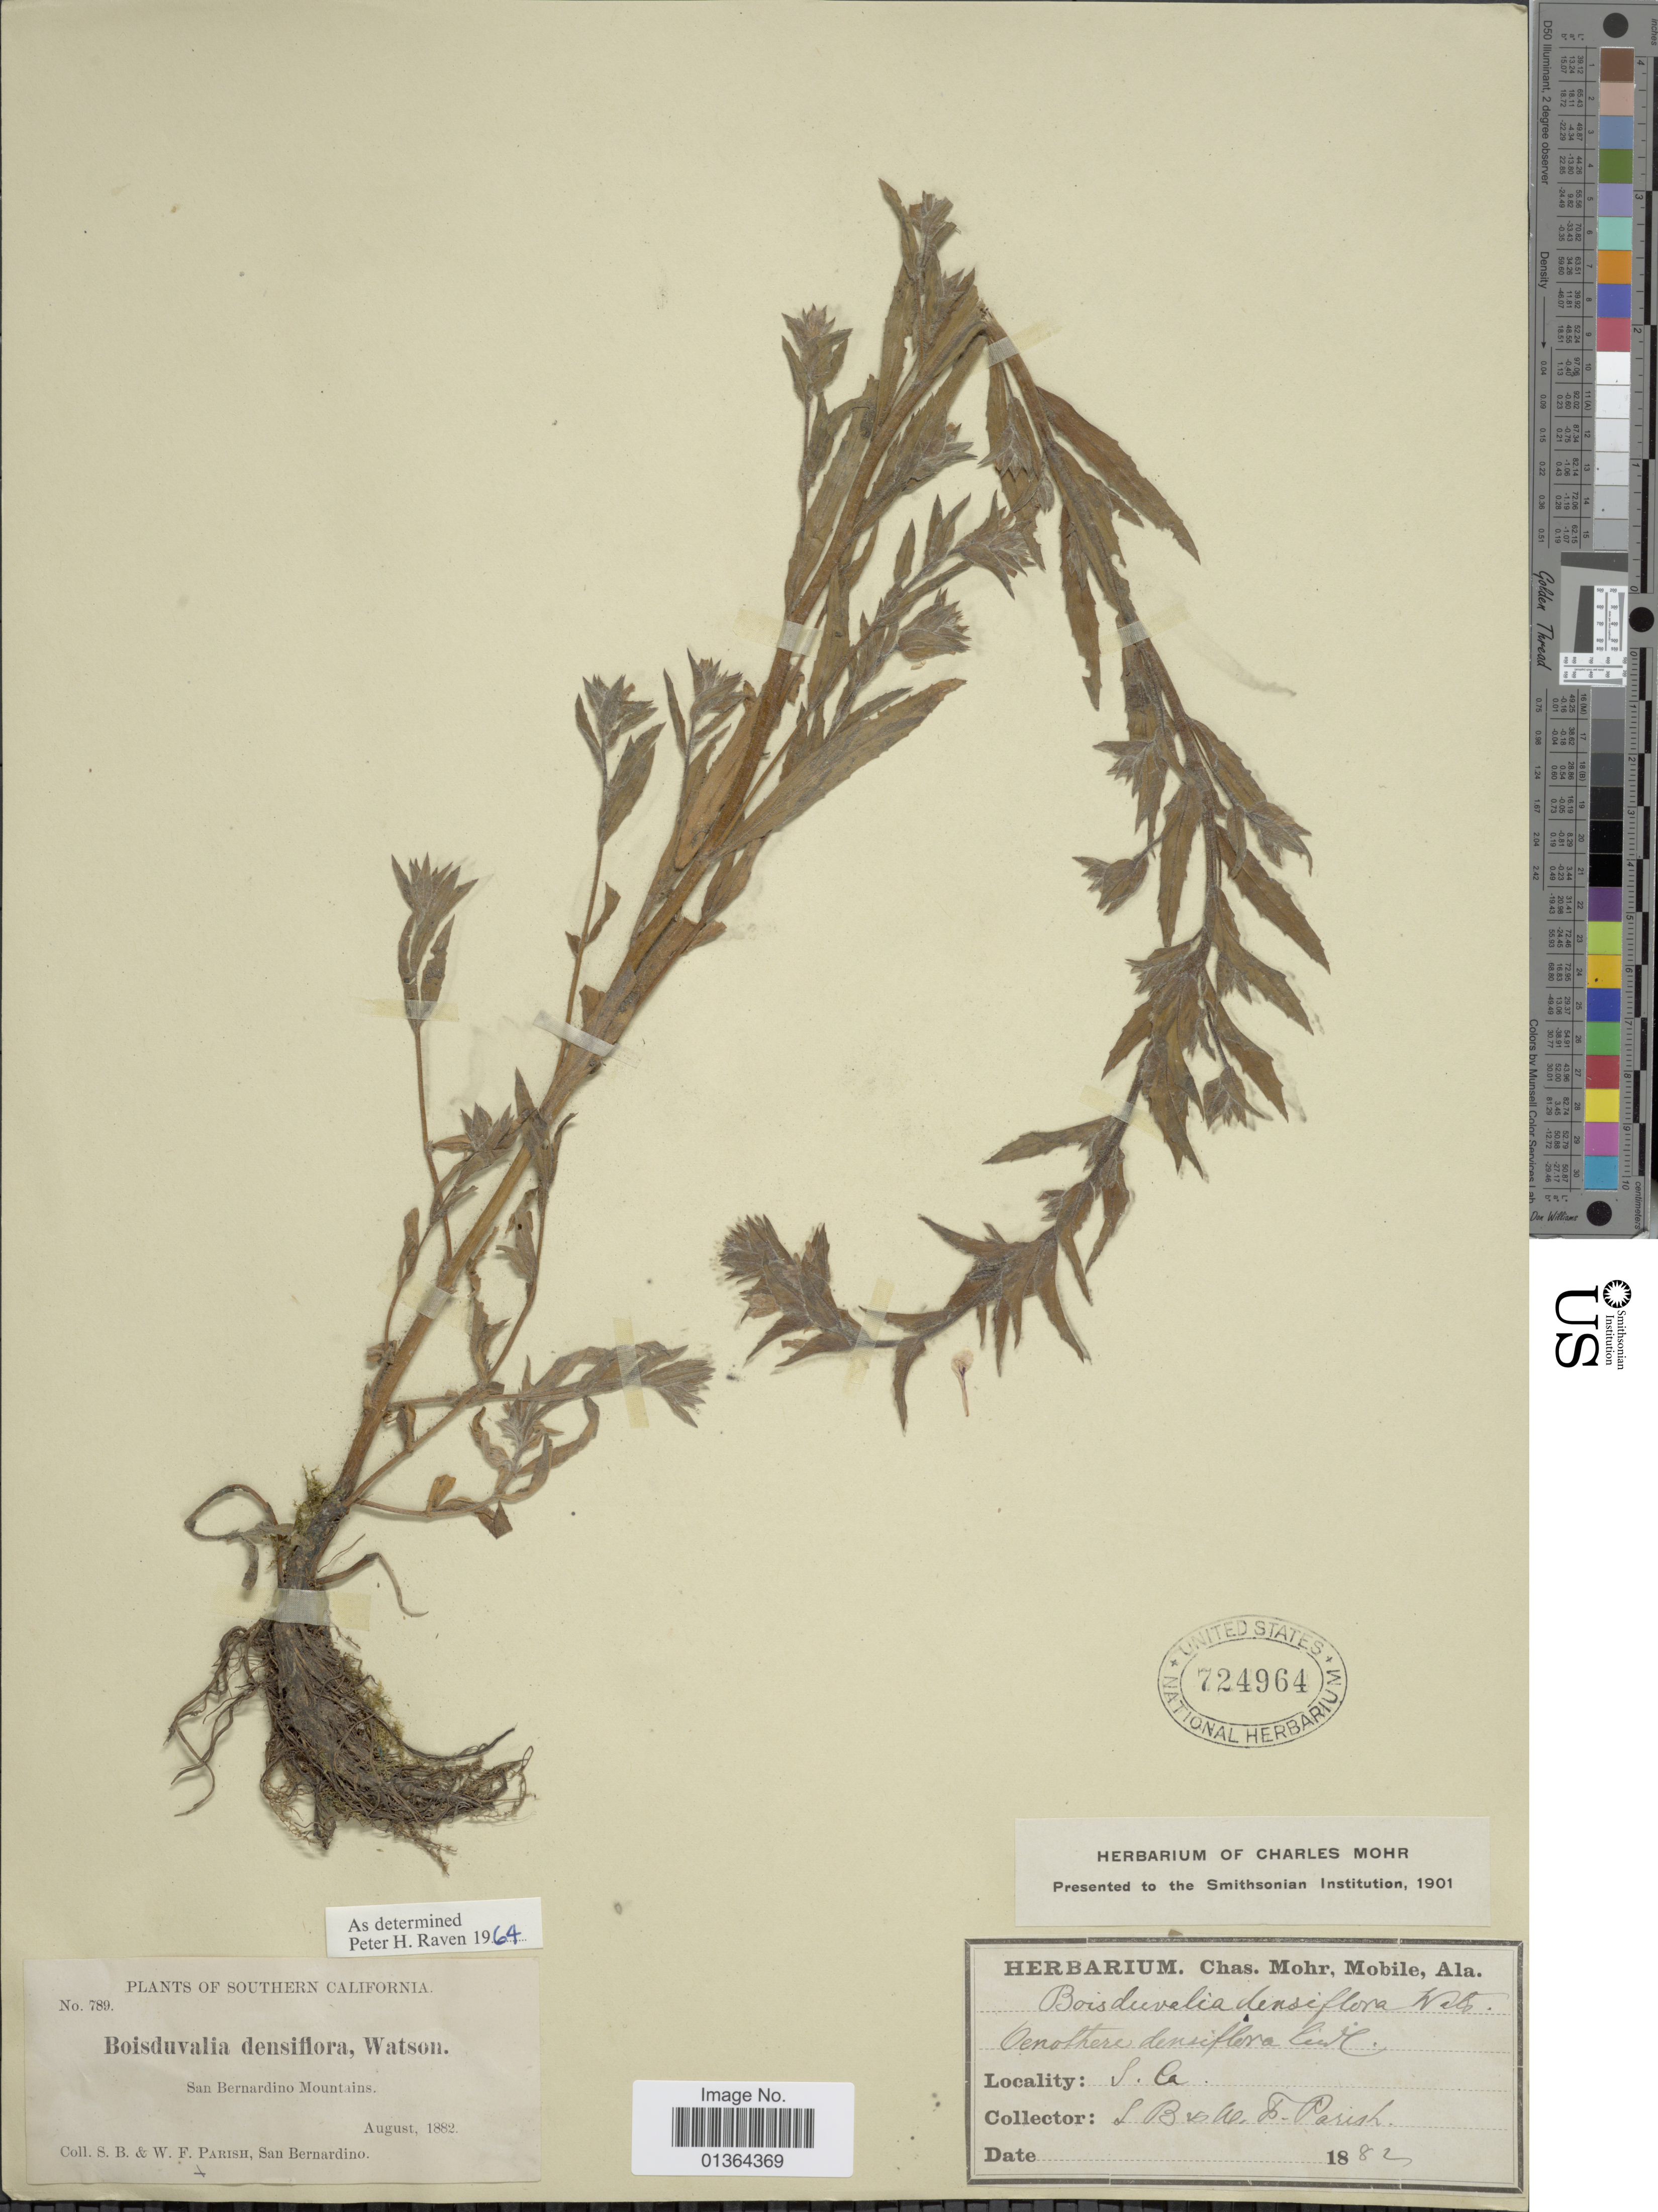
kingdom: Plantae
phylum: Tracheophyta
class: Magnoliopsida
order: Myrtales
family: Onagraceae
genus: Epilobium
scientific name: Epilobium densiflorum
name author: (Lindl.) Hoch & P.H. Raven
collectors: S. B. Parish & W. F. Parish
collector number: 789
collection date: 1882-08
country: United States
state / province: California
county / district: San Bernardino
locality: Southern California, San Bernardino Mountains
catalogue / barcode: US 724964